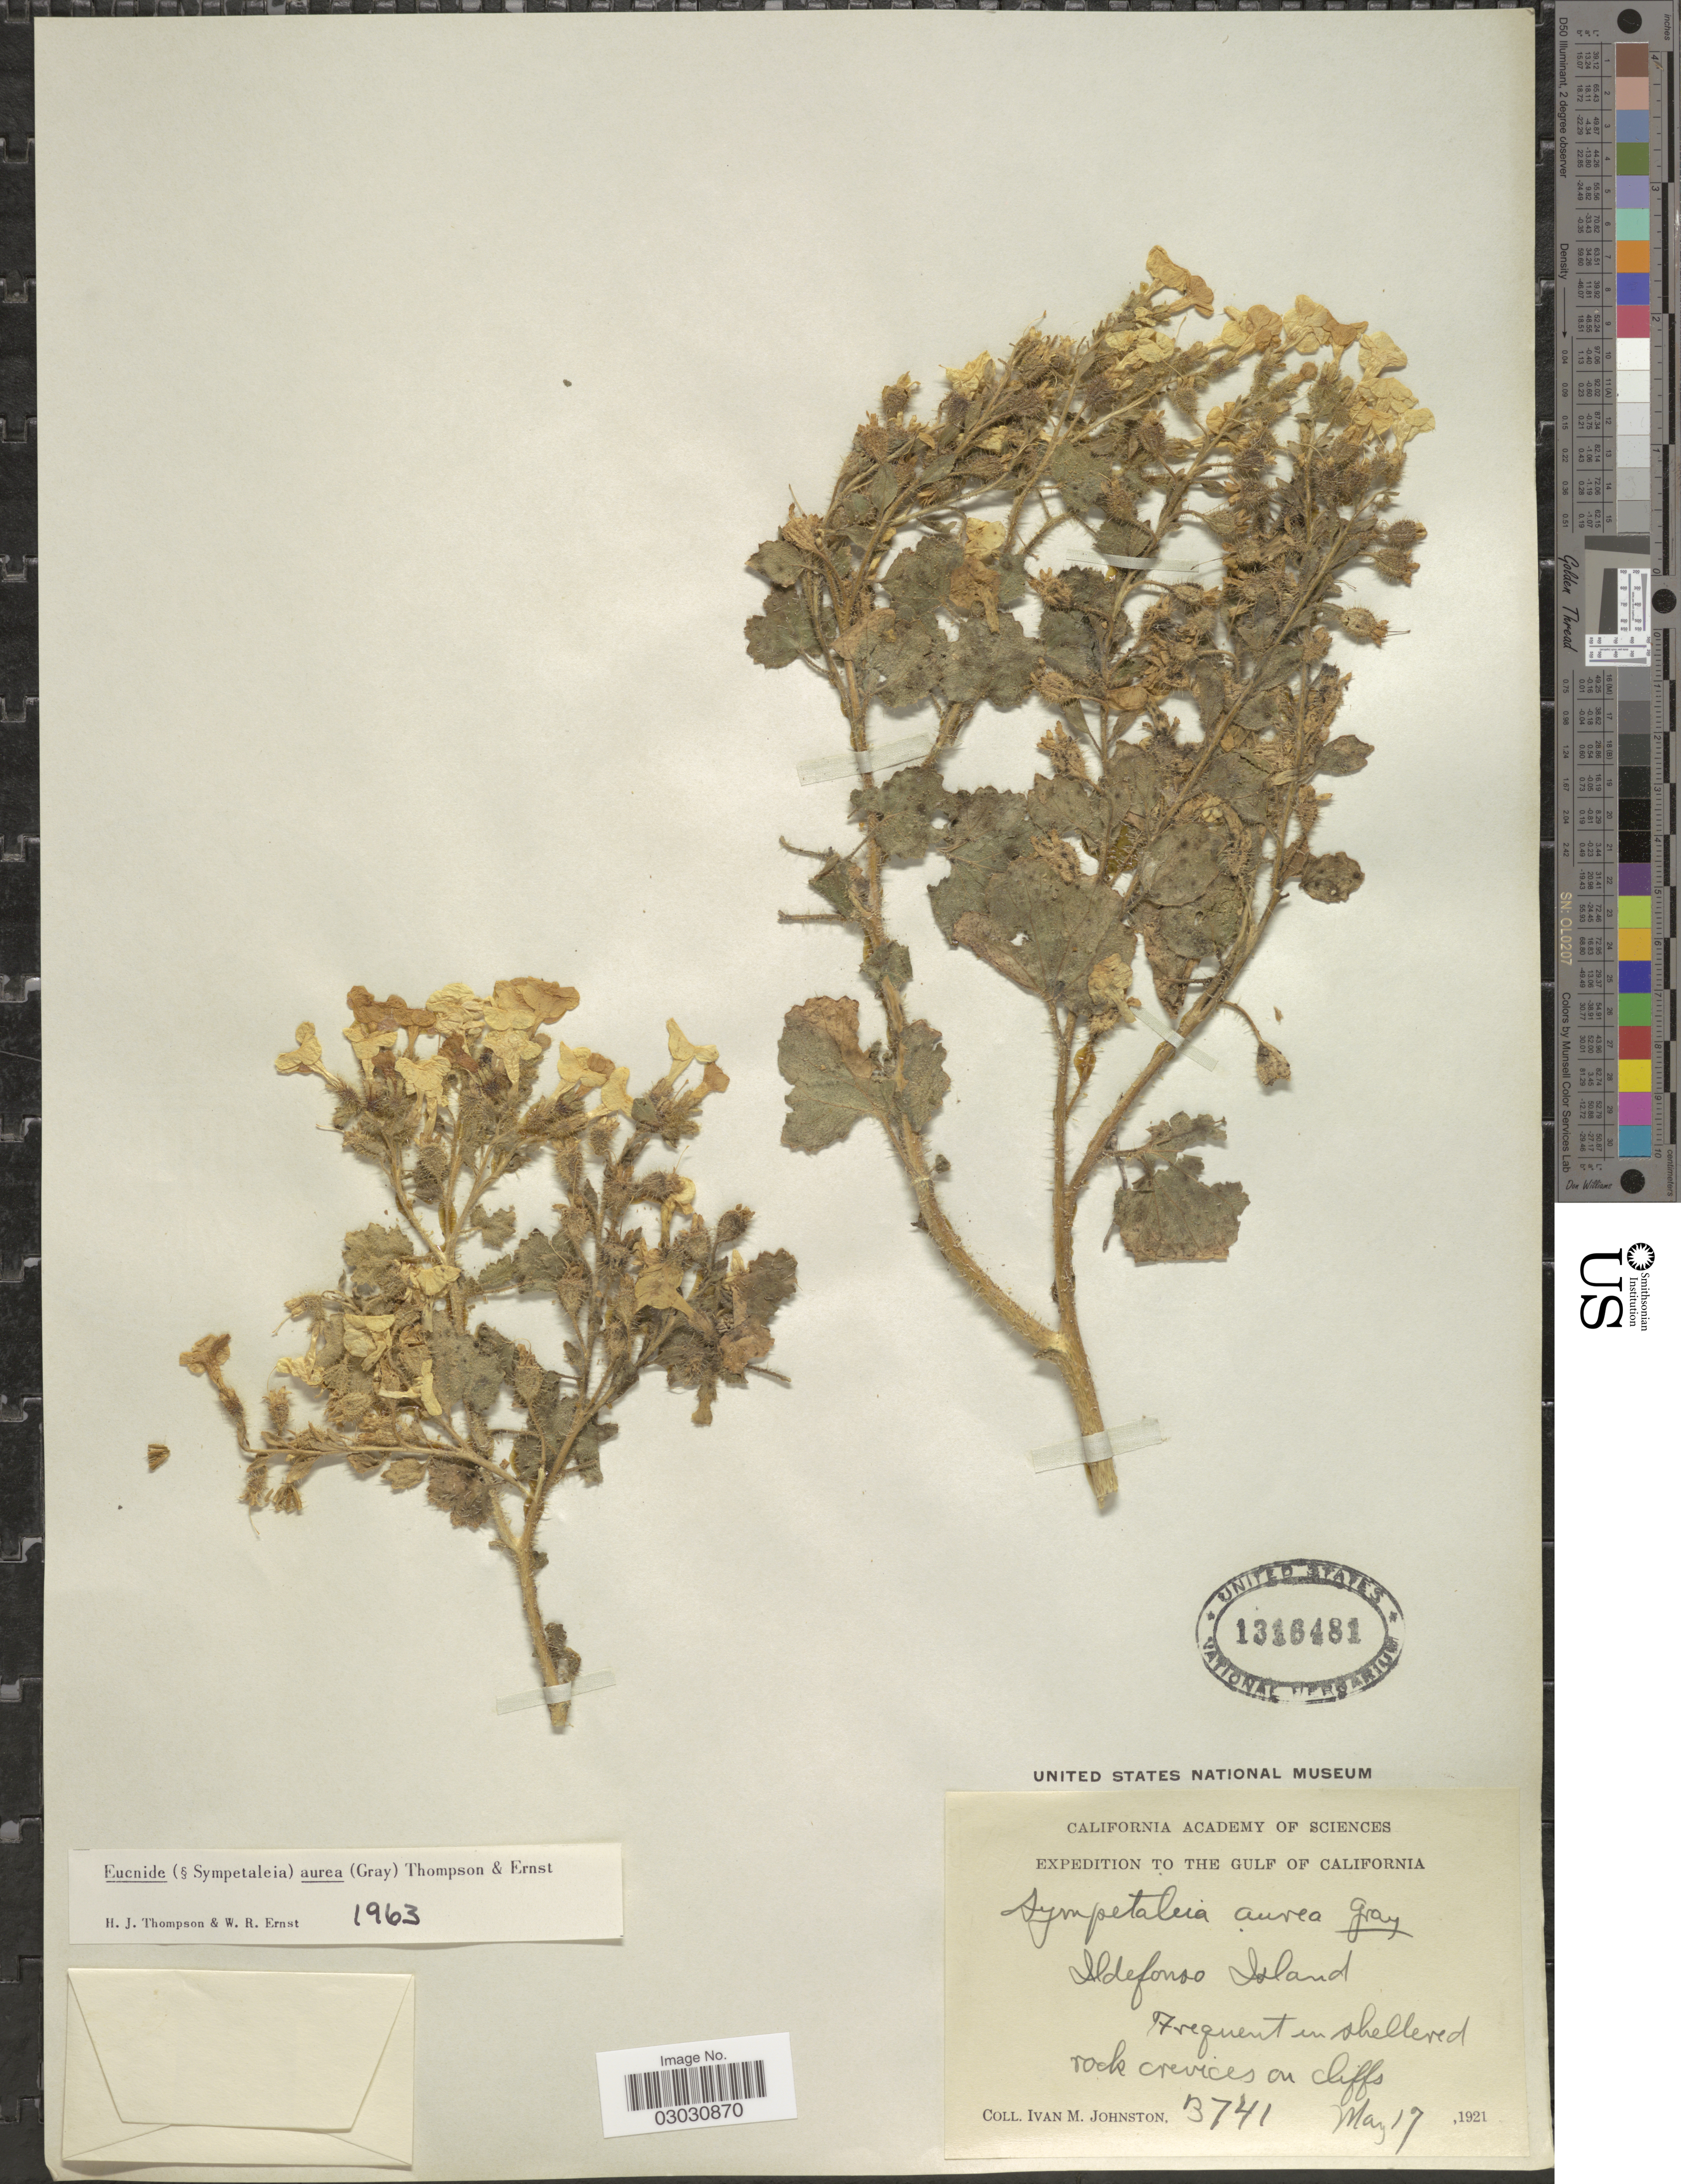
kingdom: Plantae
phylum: Tracheophyta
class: Magnoliopsida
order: Cornales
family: Loasaceae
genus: Eucnide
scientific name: Eucnide aurea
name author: (A. Gray) H.J. Thomps. & W.R. Ernst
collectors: I.M. Johnston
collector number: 3741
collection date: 1921-05-17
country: Mexico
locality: Gulf of California. Ildefonso Island.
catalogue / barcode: US 1316481